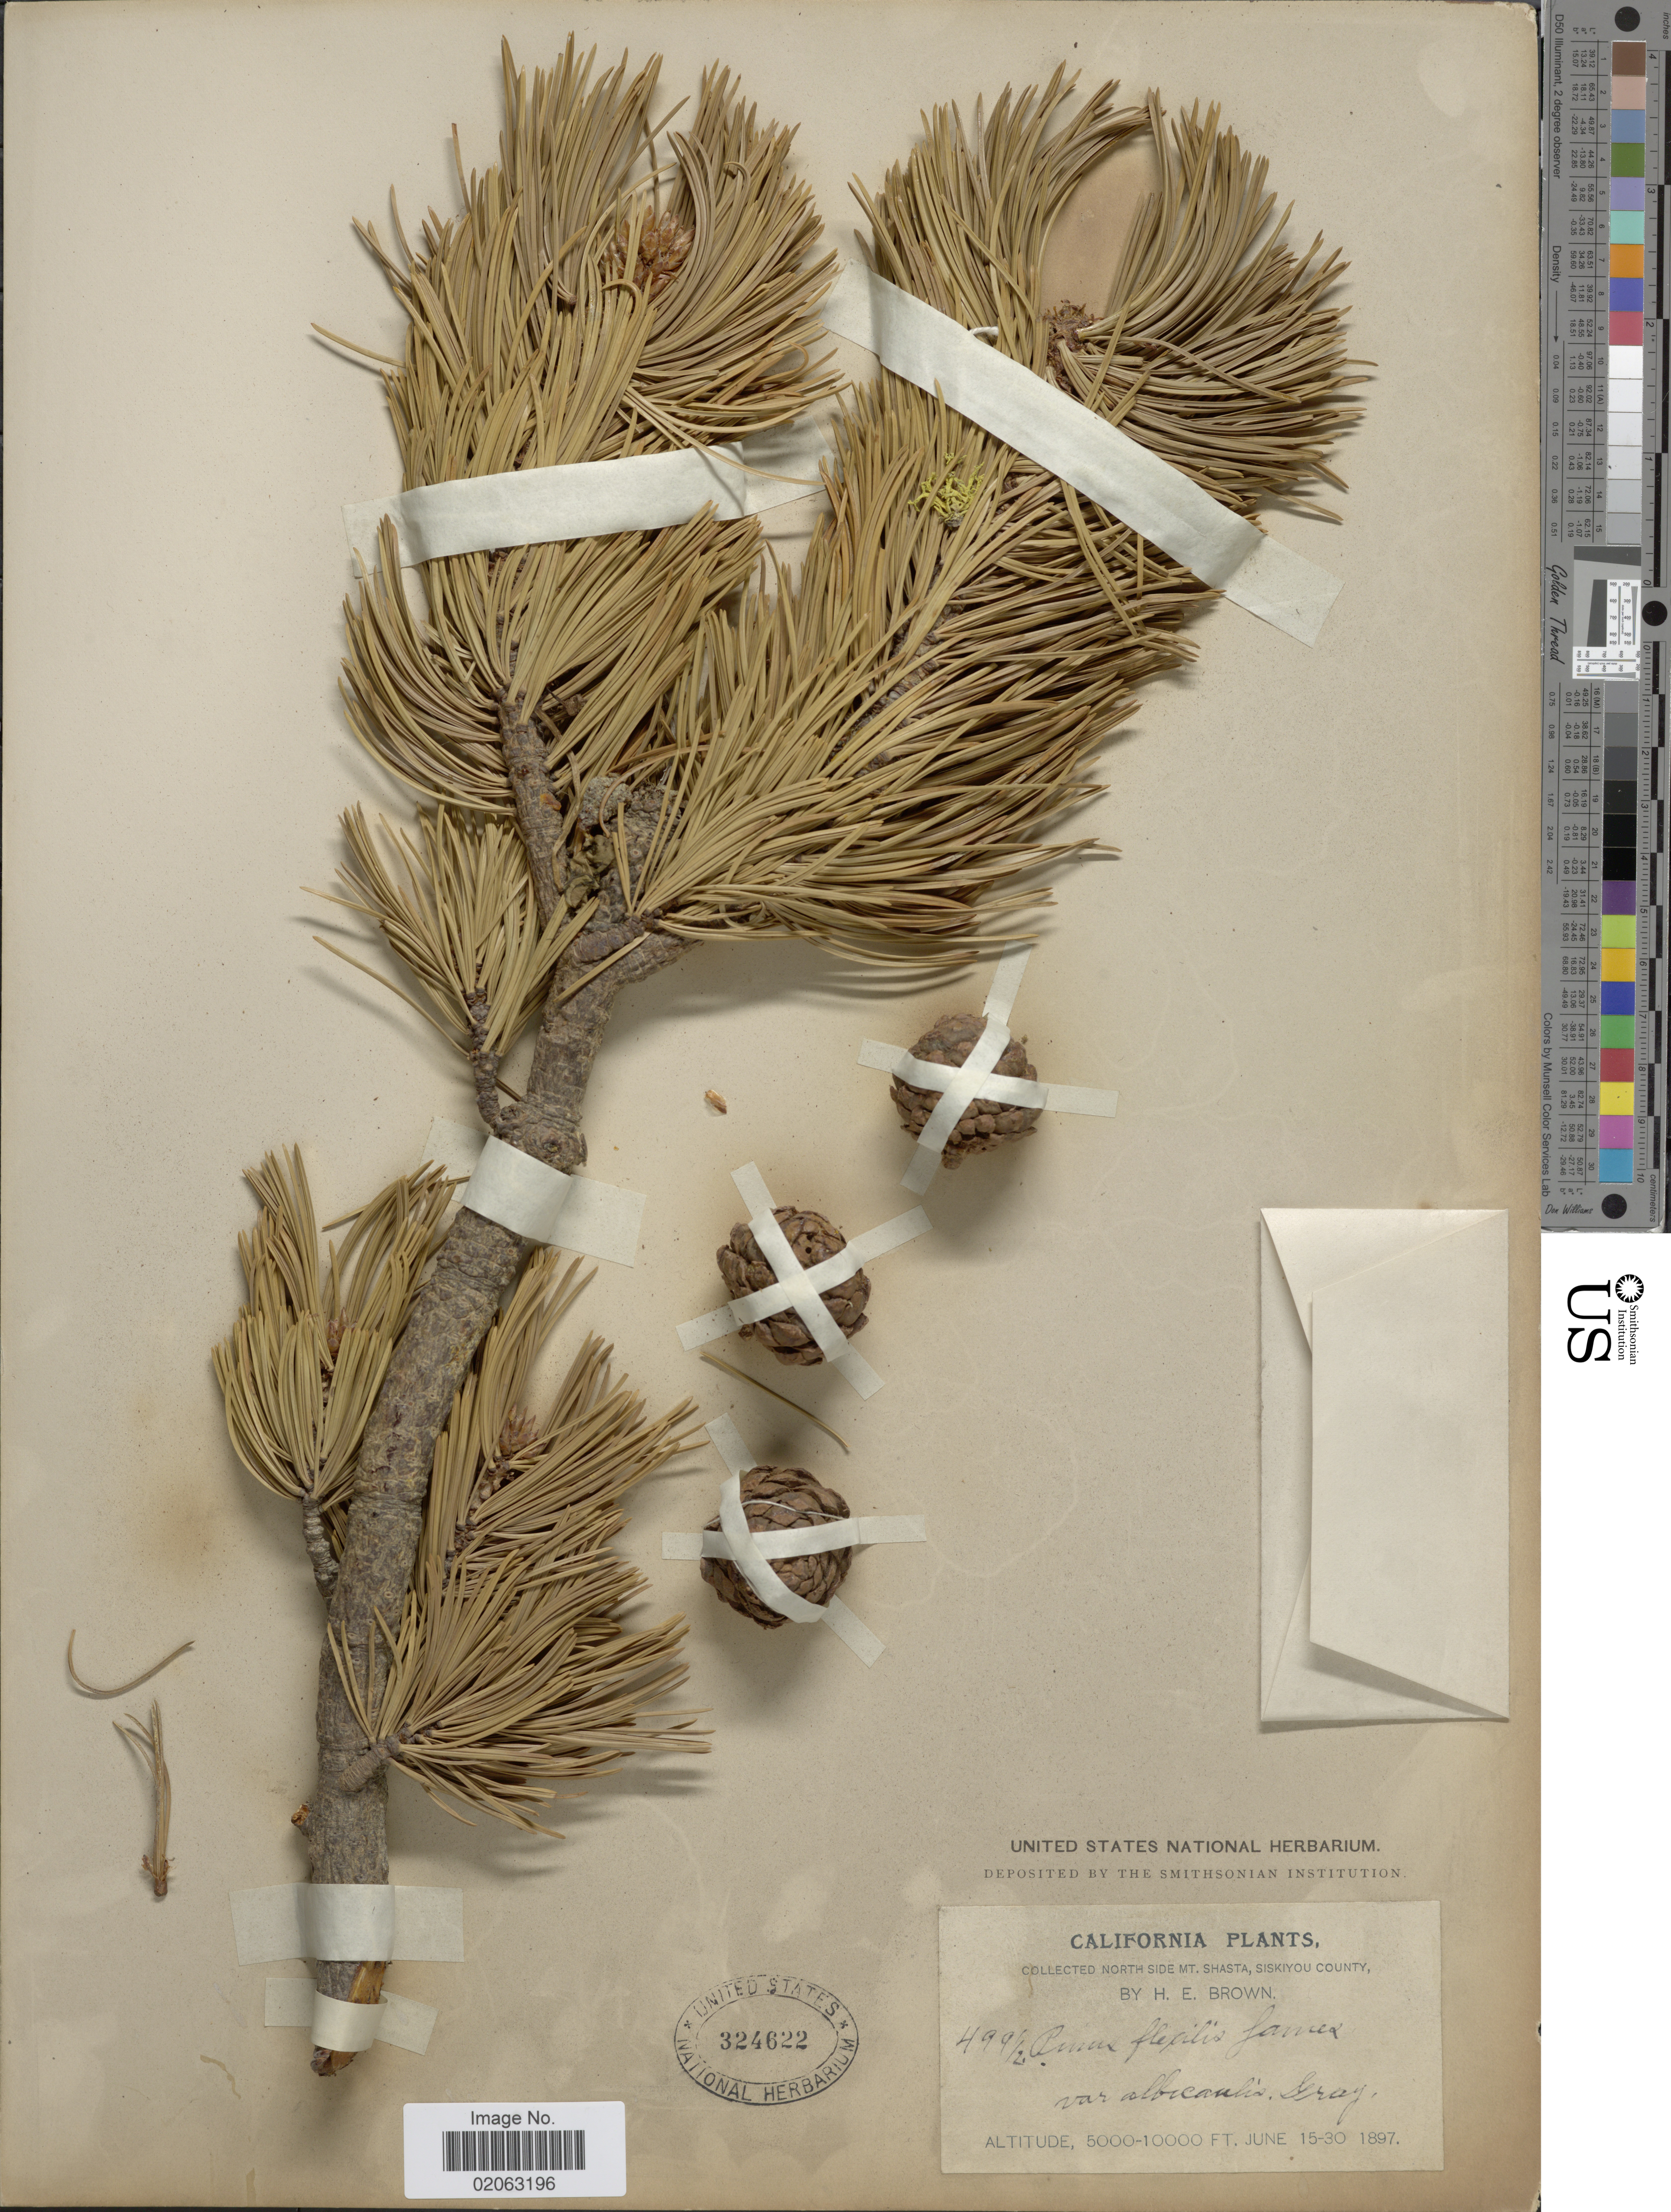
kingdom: Plantae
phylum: Tracheophyta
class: Pinopsida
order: Pinales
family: Pinaceae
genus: Pinus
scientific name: Pinus albicaulis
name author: Engelm.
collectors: H. E. Brown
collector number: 499½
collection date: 1897-06-15/1897-06-30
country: United States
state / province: California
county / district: Siskiyou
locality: North side Mt. Shasta, Siskiyou County.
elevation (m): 1524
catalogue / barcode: US 324622